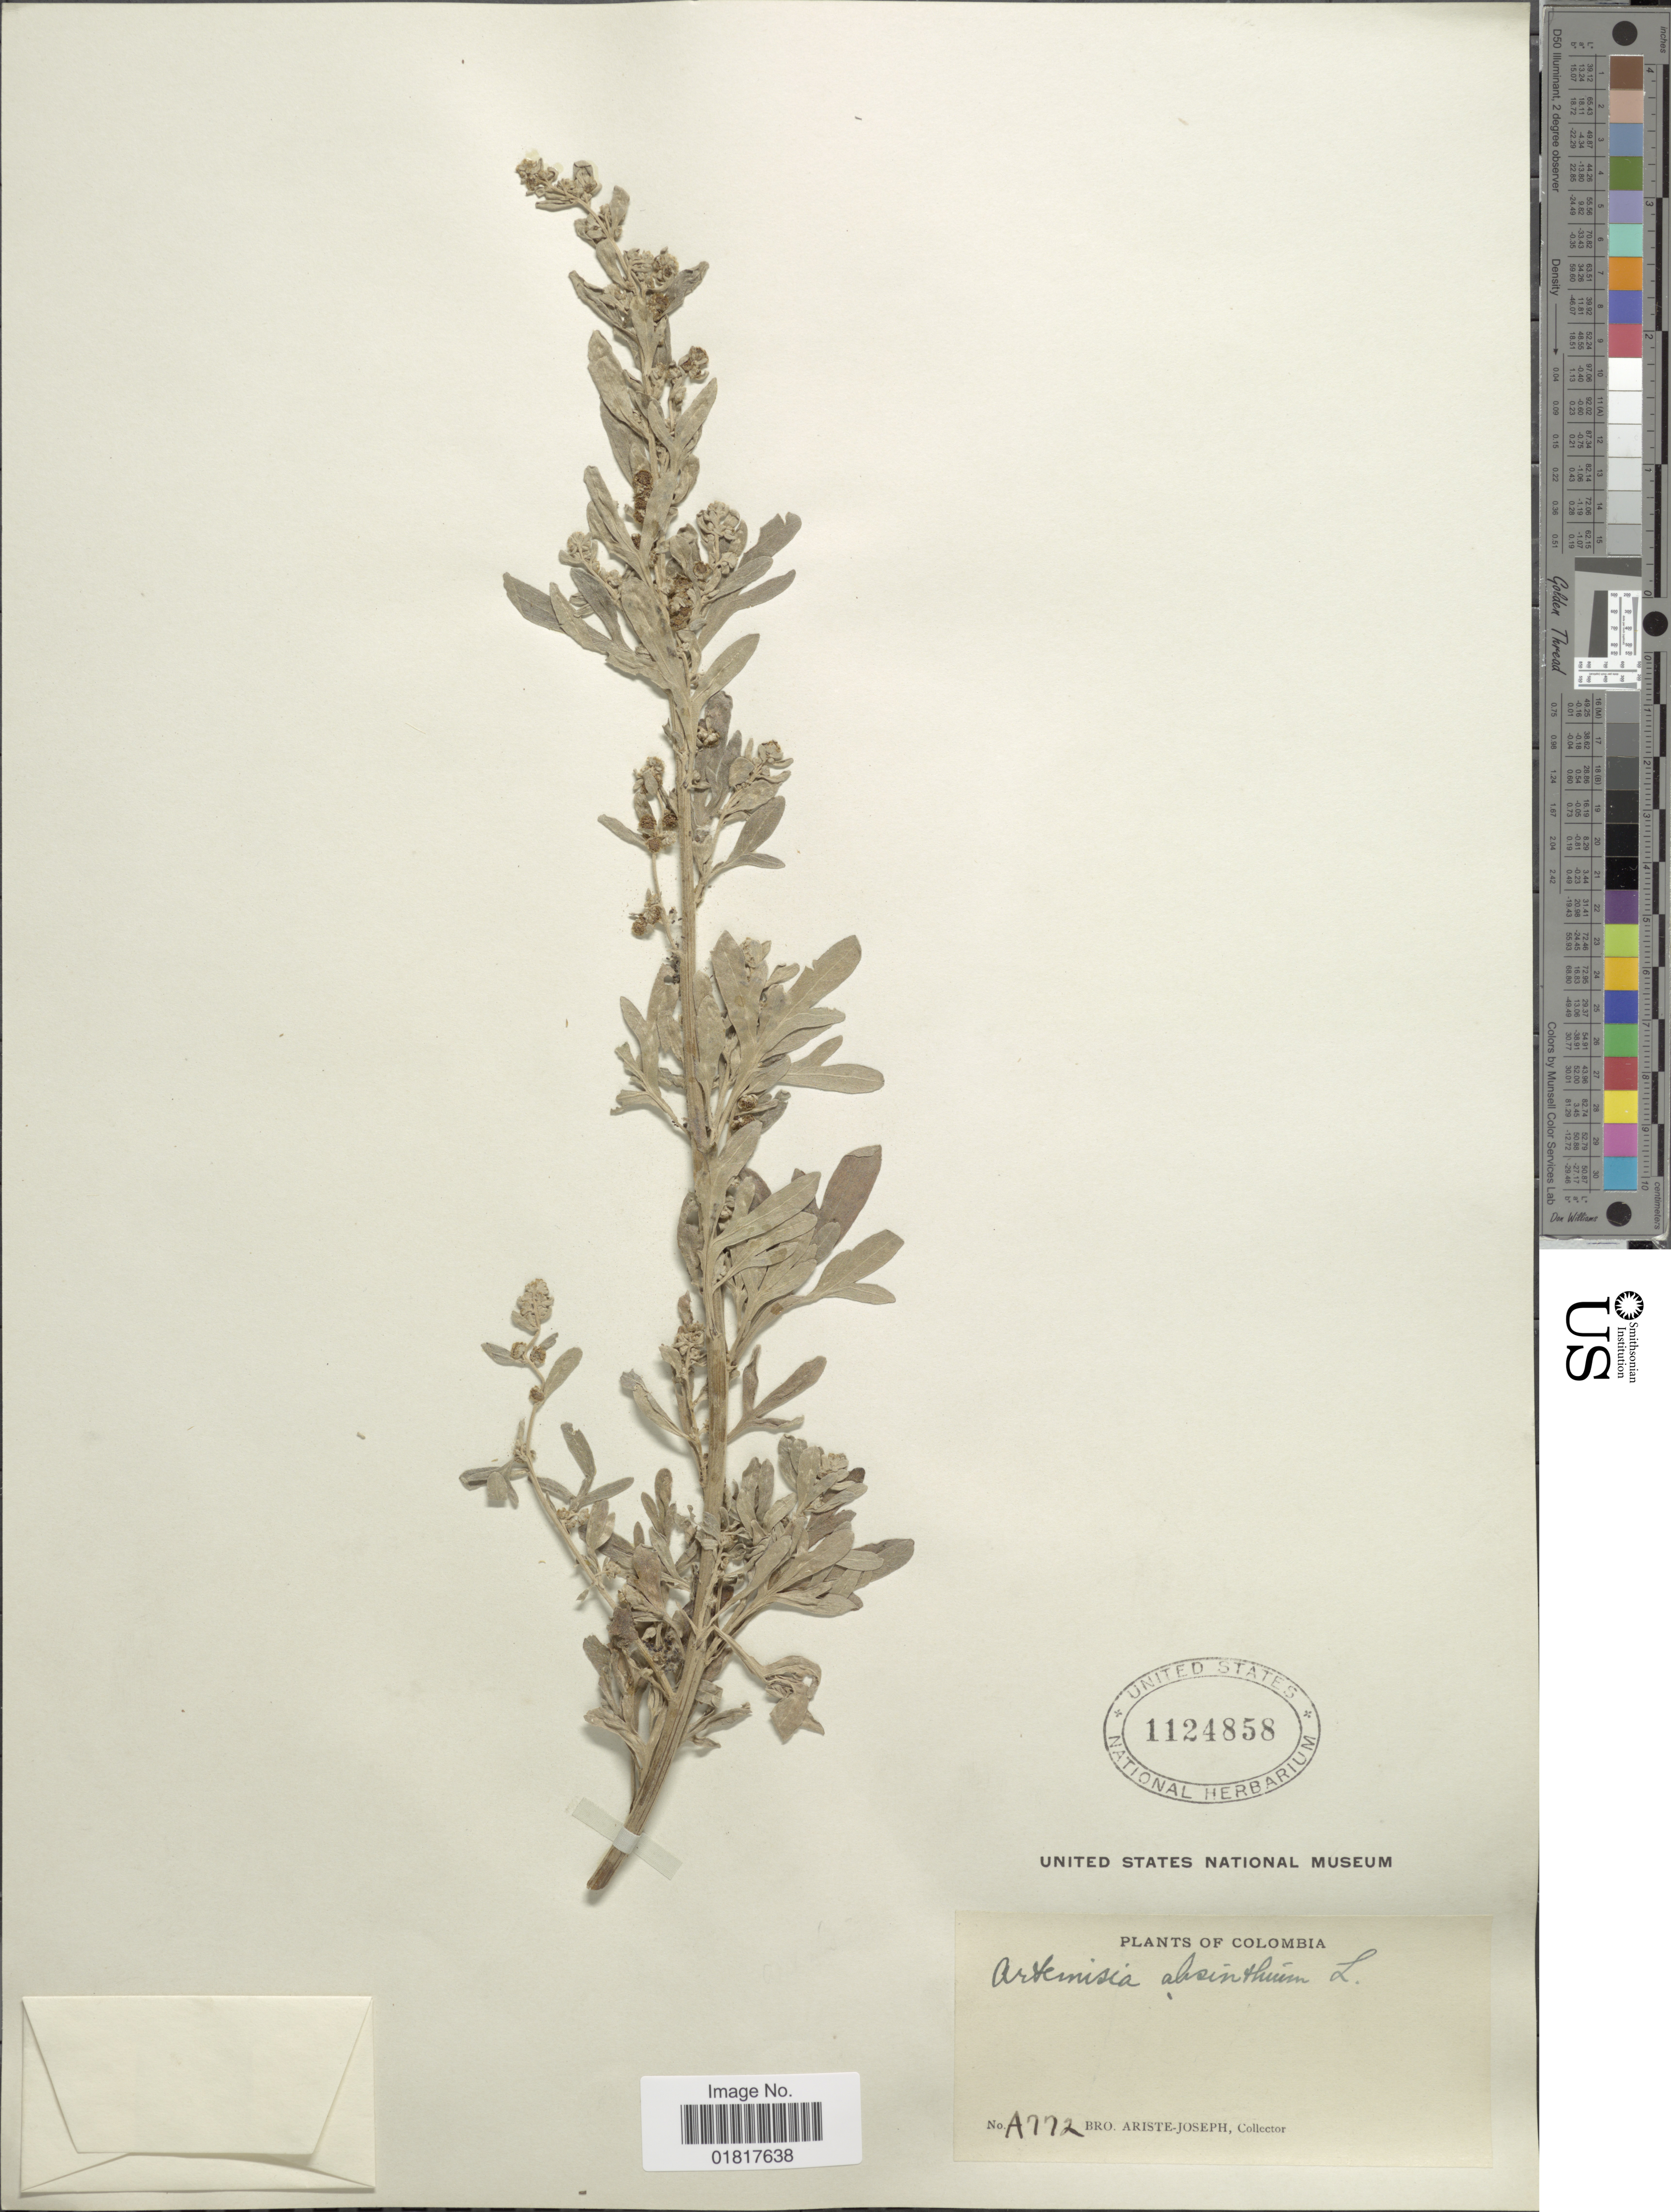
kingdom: Plantae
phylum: Tracheophyta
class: Magnoliopsida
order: Asterales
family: Asteraceae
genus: Artemisia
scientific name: Artemisia absinthium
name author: L.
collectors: Bro. Ariste-Joseph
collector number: A 772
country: Colombia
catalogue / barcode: US 1124858